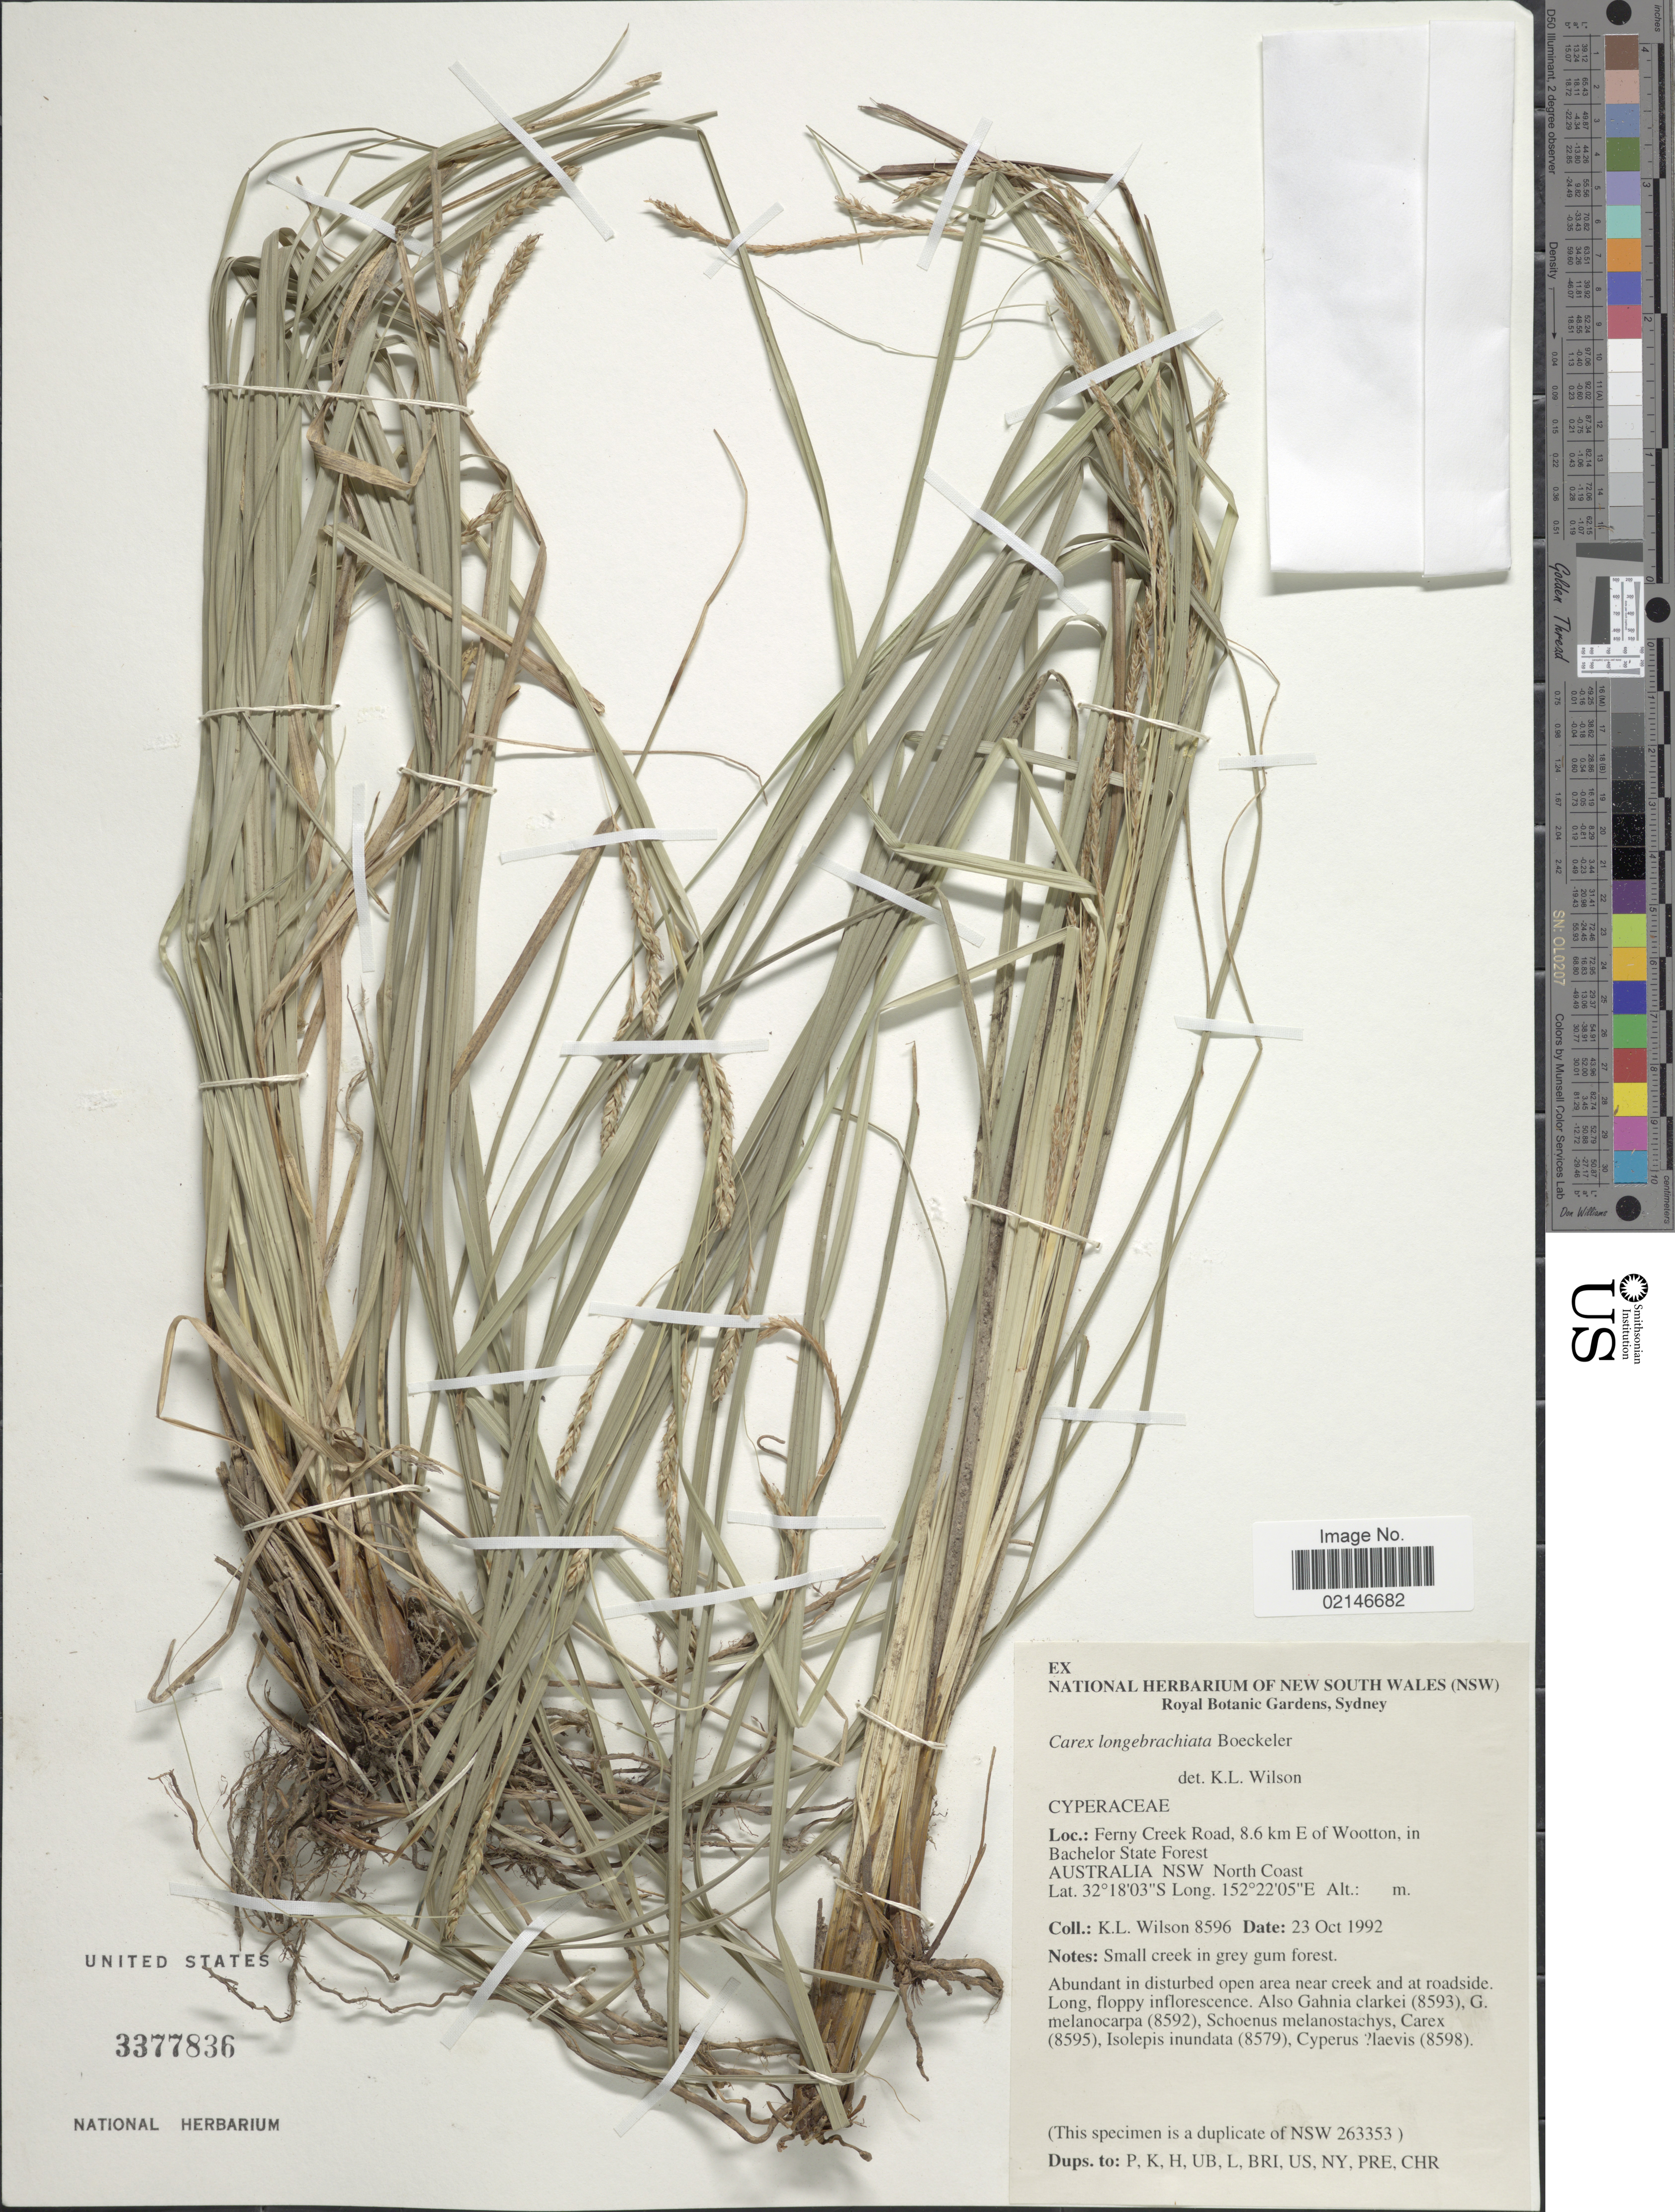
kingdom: Plantae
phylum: Tracheophyta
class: Liliopsida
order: Poales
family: Cyperaceae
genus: Carex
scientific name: Carex longebrachiata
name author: Boeckeler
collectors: K. L. Wilson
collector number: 8596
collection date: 1992-10-23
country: Australia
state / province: New South Wales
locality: Ferny Creek Road, 8.6 km E of Wootton, in Bachelor State Forest, Australia NSW North Coast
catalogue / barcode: US 3377836